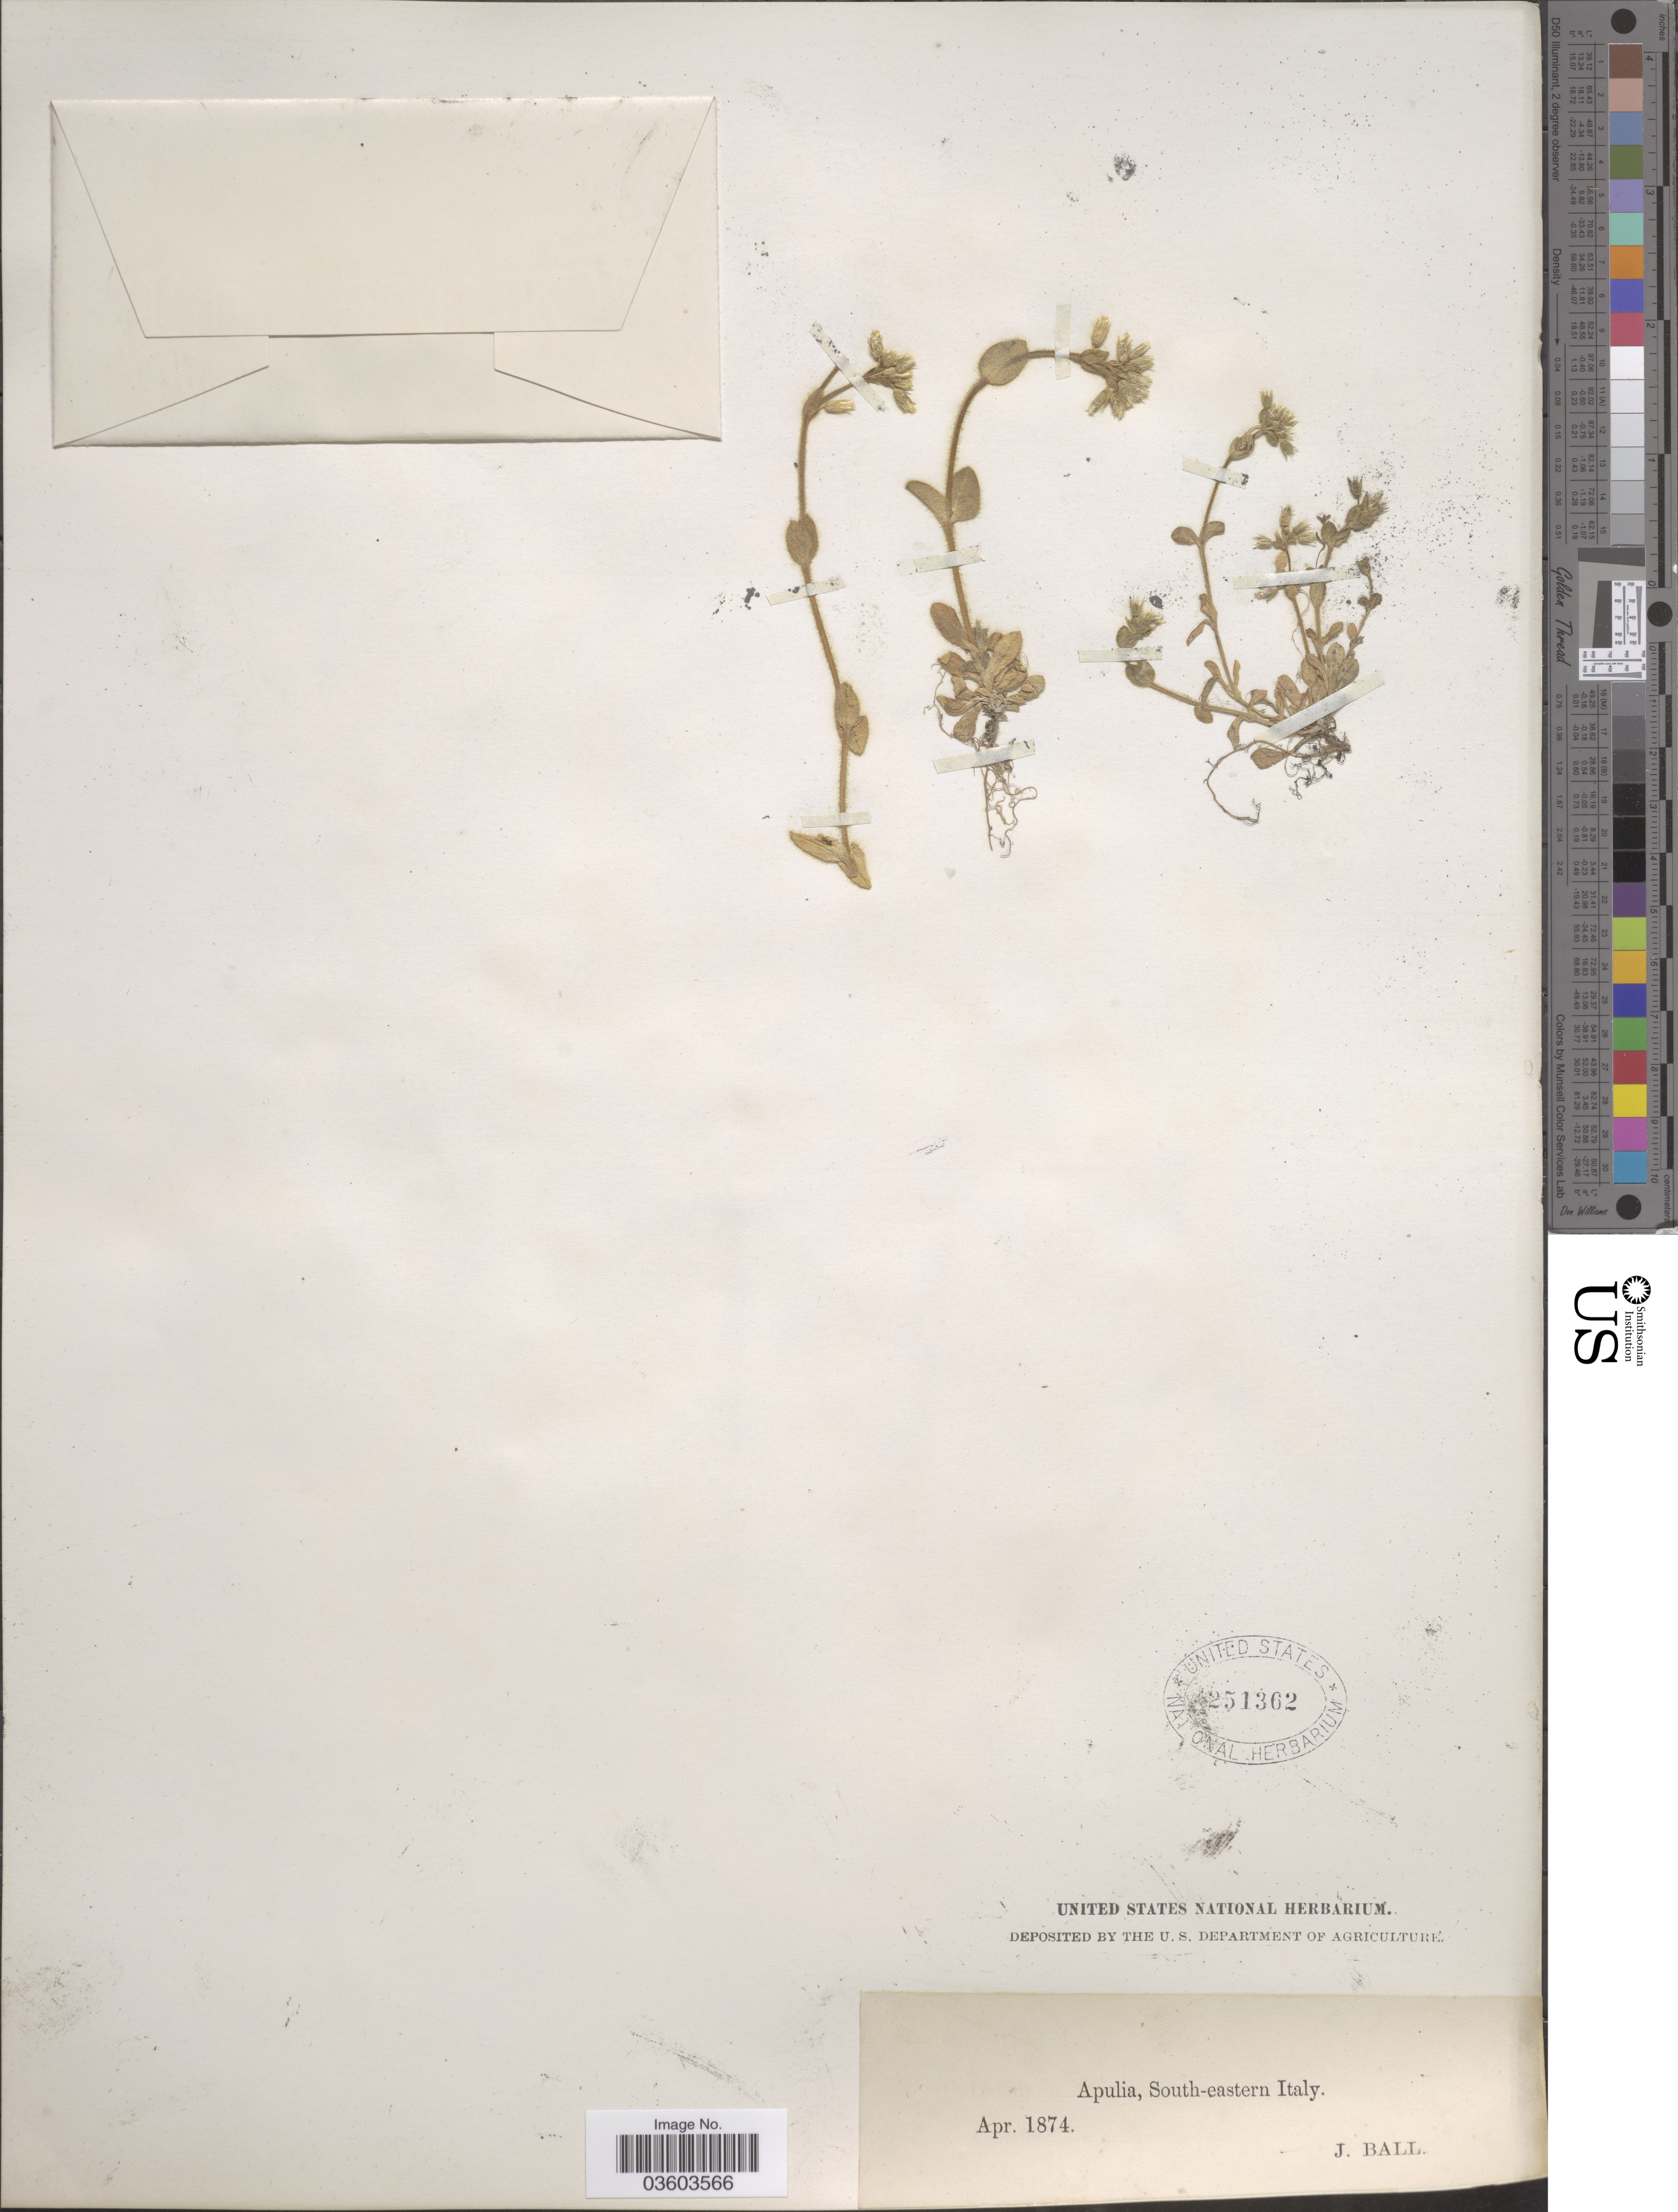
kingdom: Plantae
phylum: Tracheophyta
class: Magnoliopsida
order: Caryophyllales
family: Caryophyllaceae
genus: Cerastium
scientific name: Cerastium sp.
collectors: J. Ball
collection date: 1874-04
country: Italy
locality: Apulia, South-eastern Italy.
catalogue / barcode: US 251362